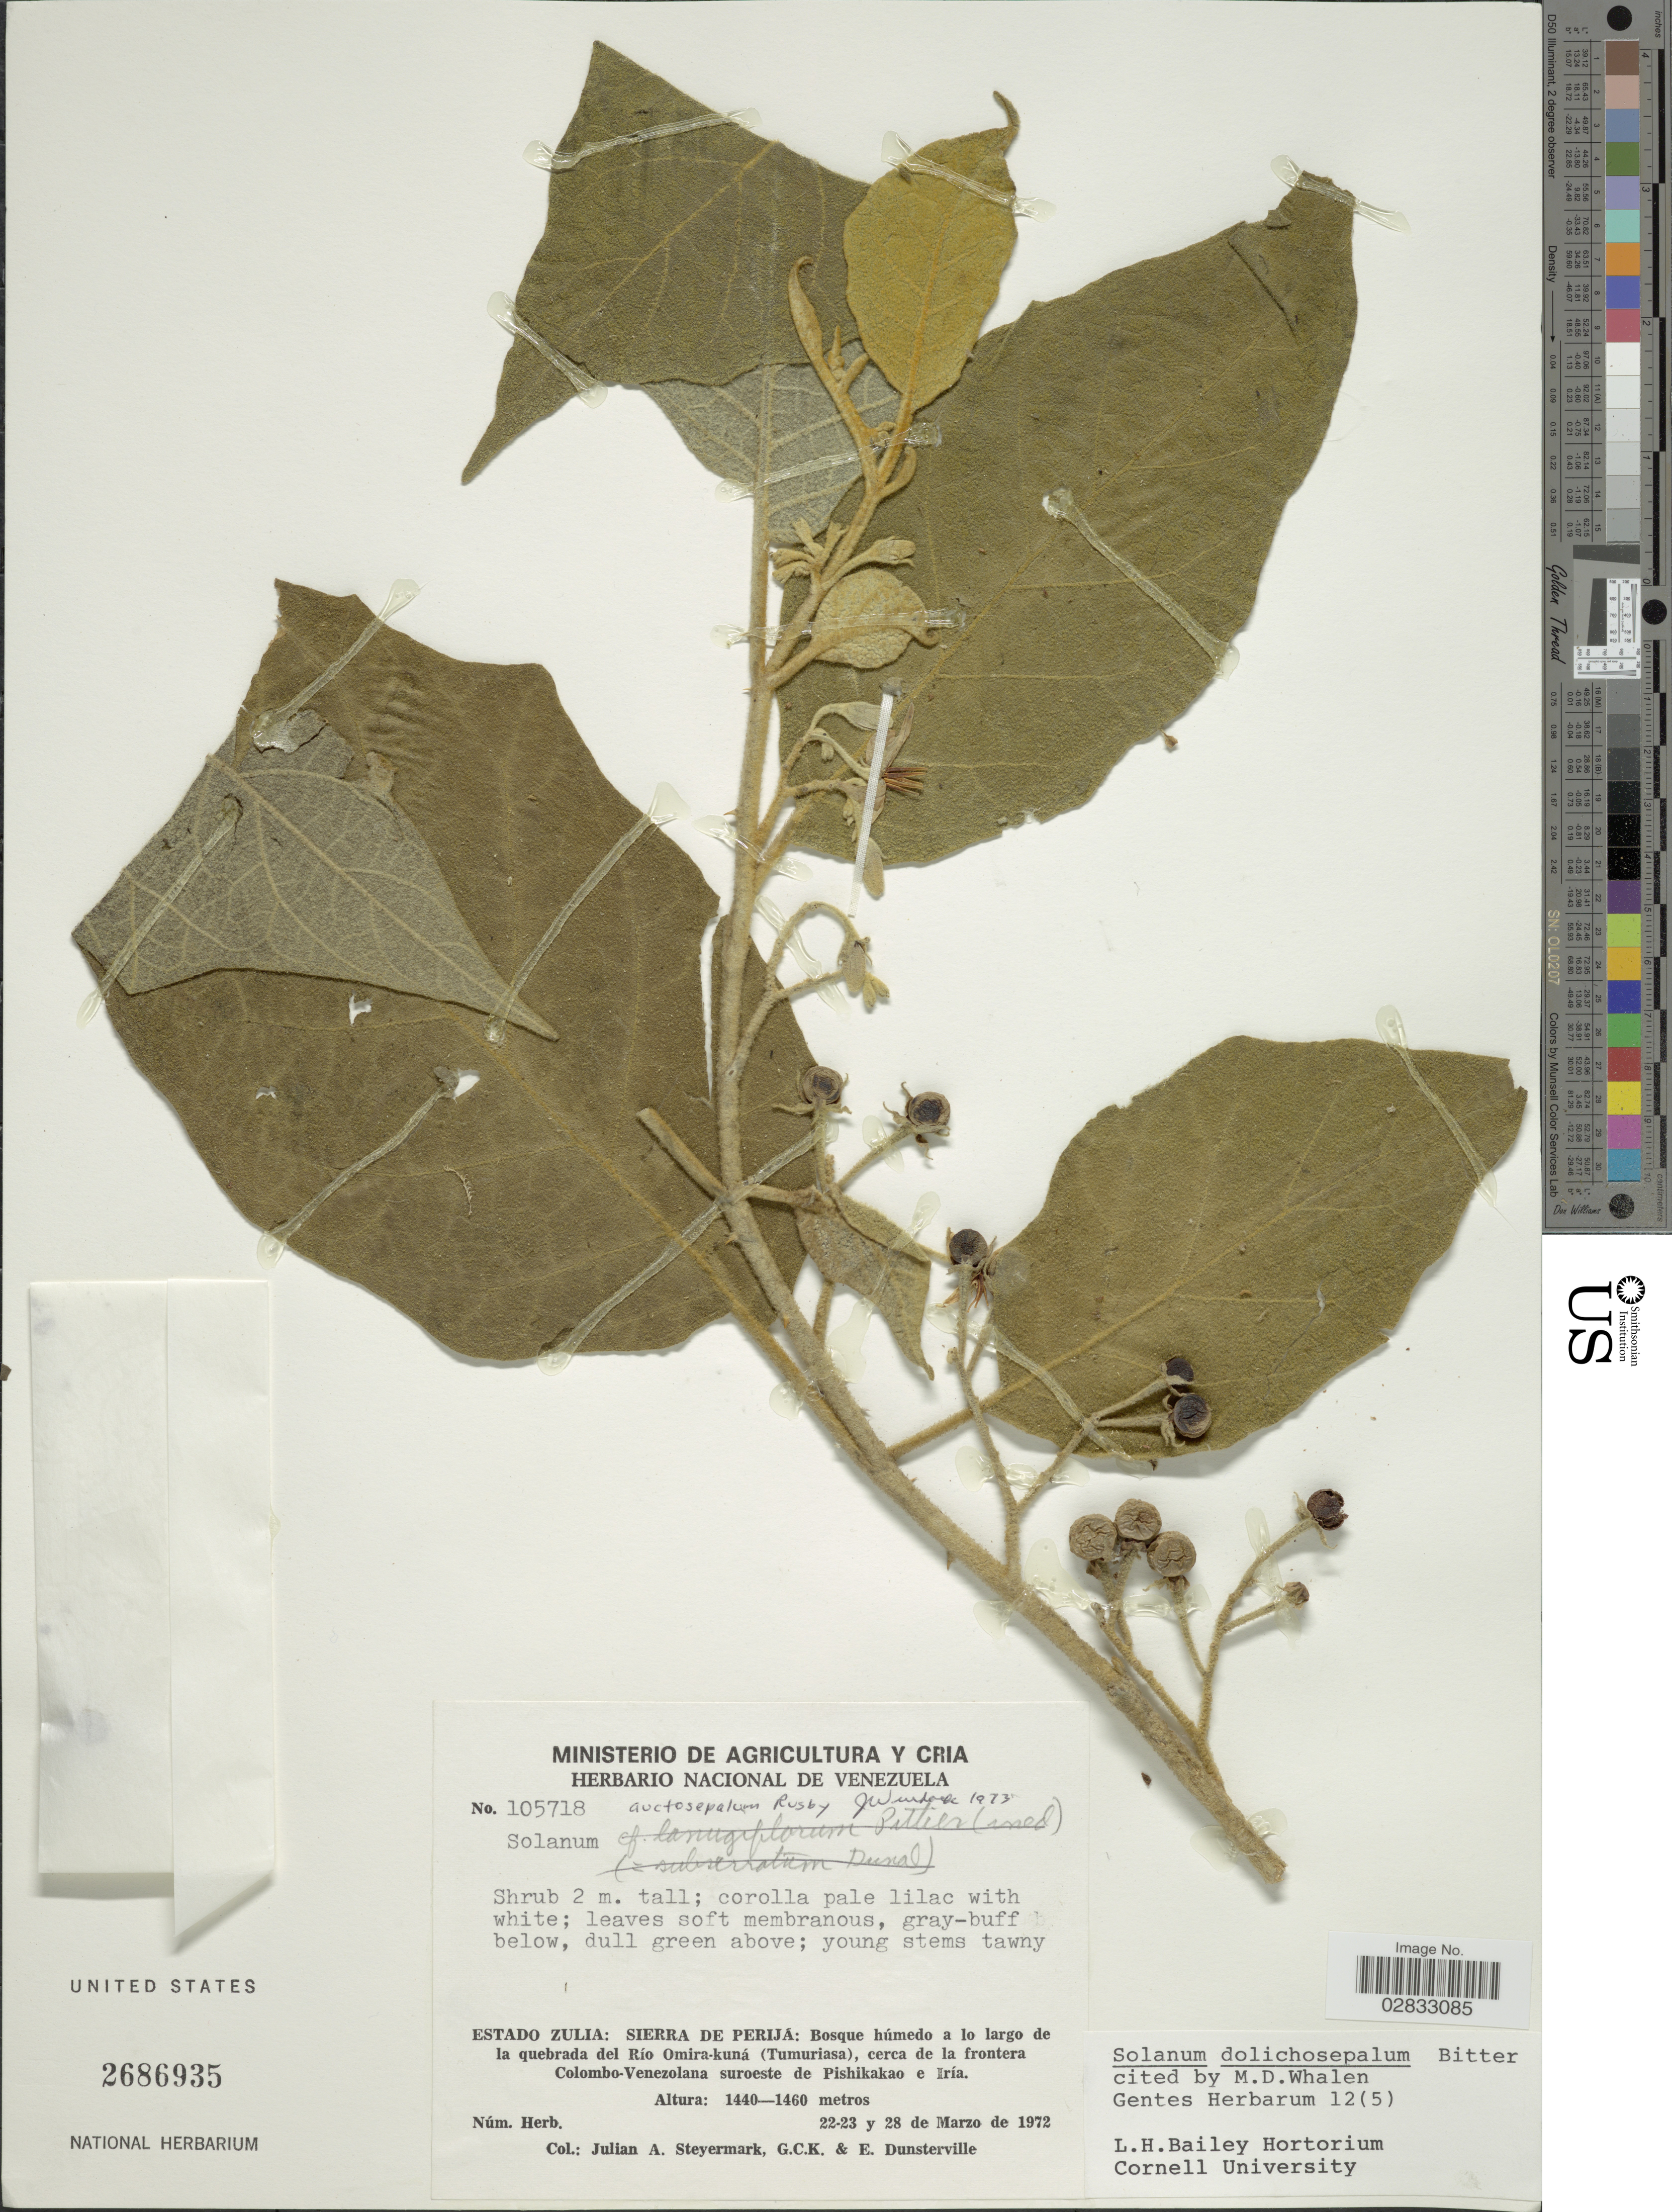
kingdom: Plantae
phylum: Tracheophyta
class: Magnoliopsida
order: Solanales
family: Solanaceae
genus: Solanum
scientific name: Solanum dolichosepalum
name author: Bitter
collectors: J. Steyermark, G. C. K. Dunsterville & E. Dunsterville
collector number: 105718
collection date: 1972-03-22/1972-03-28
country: Venezuela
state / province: Zulia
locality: Sierra de Perija: Bosque húmedo a lo largo de la quebrada del Río Omira-kuná (Tumuriasa), cerca de la frontera Colomb-Venezolana suroeste de Pishikakao e Iria.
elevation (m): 1440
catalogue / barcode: US 2686935